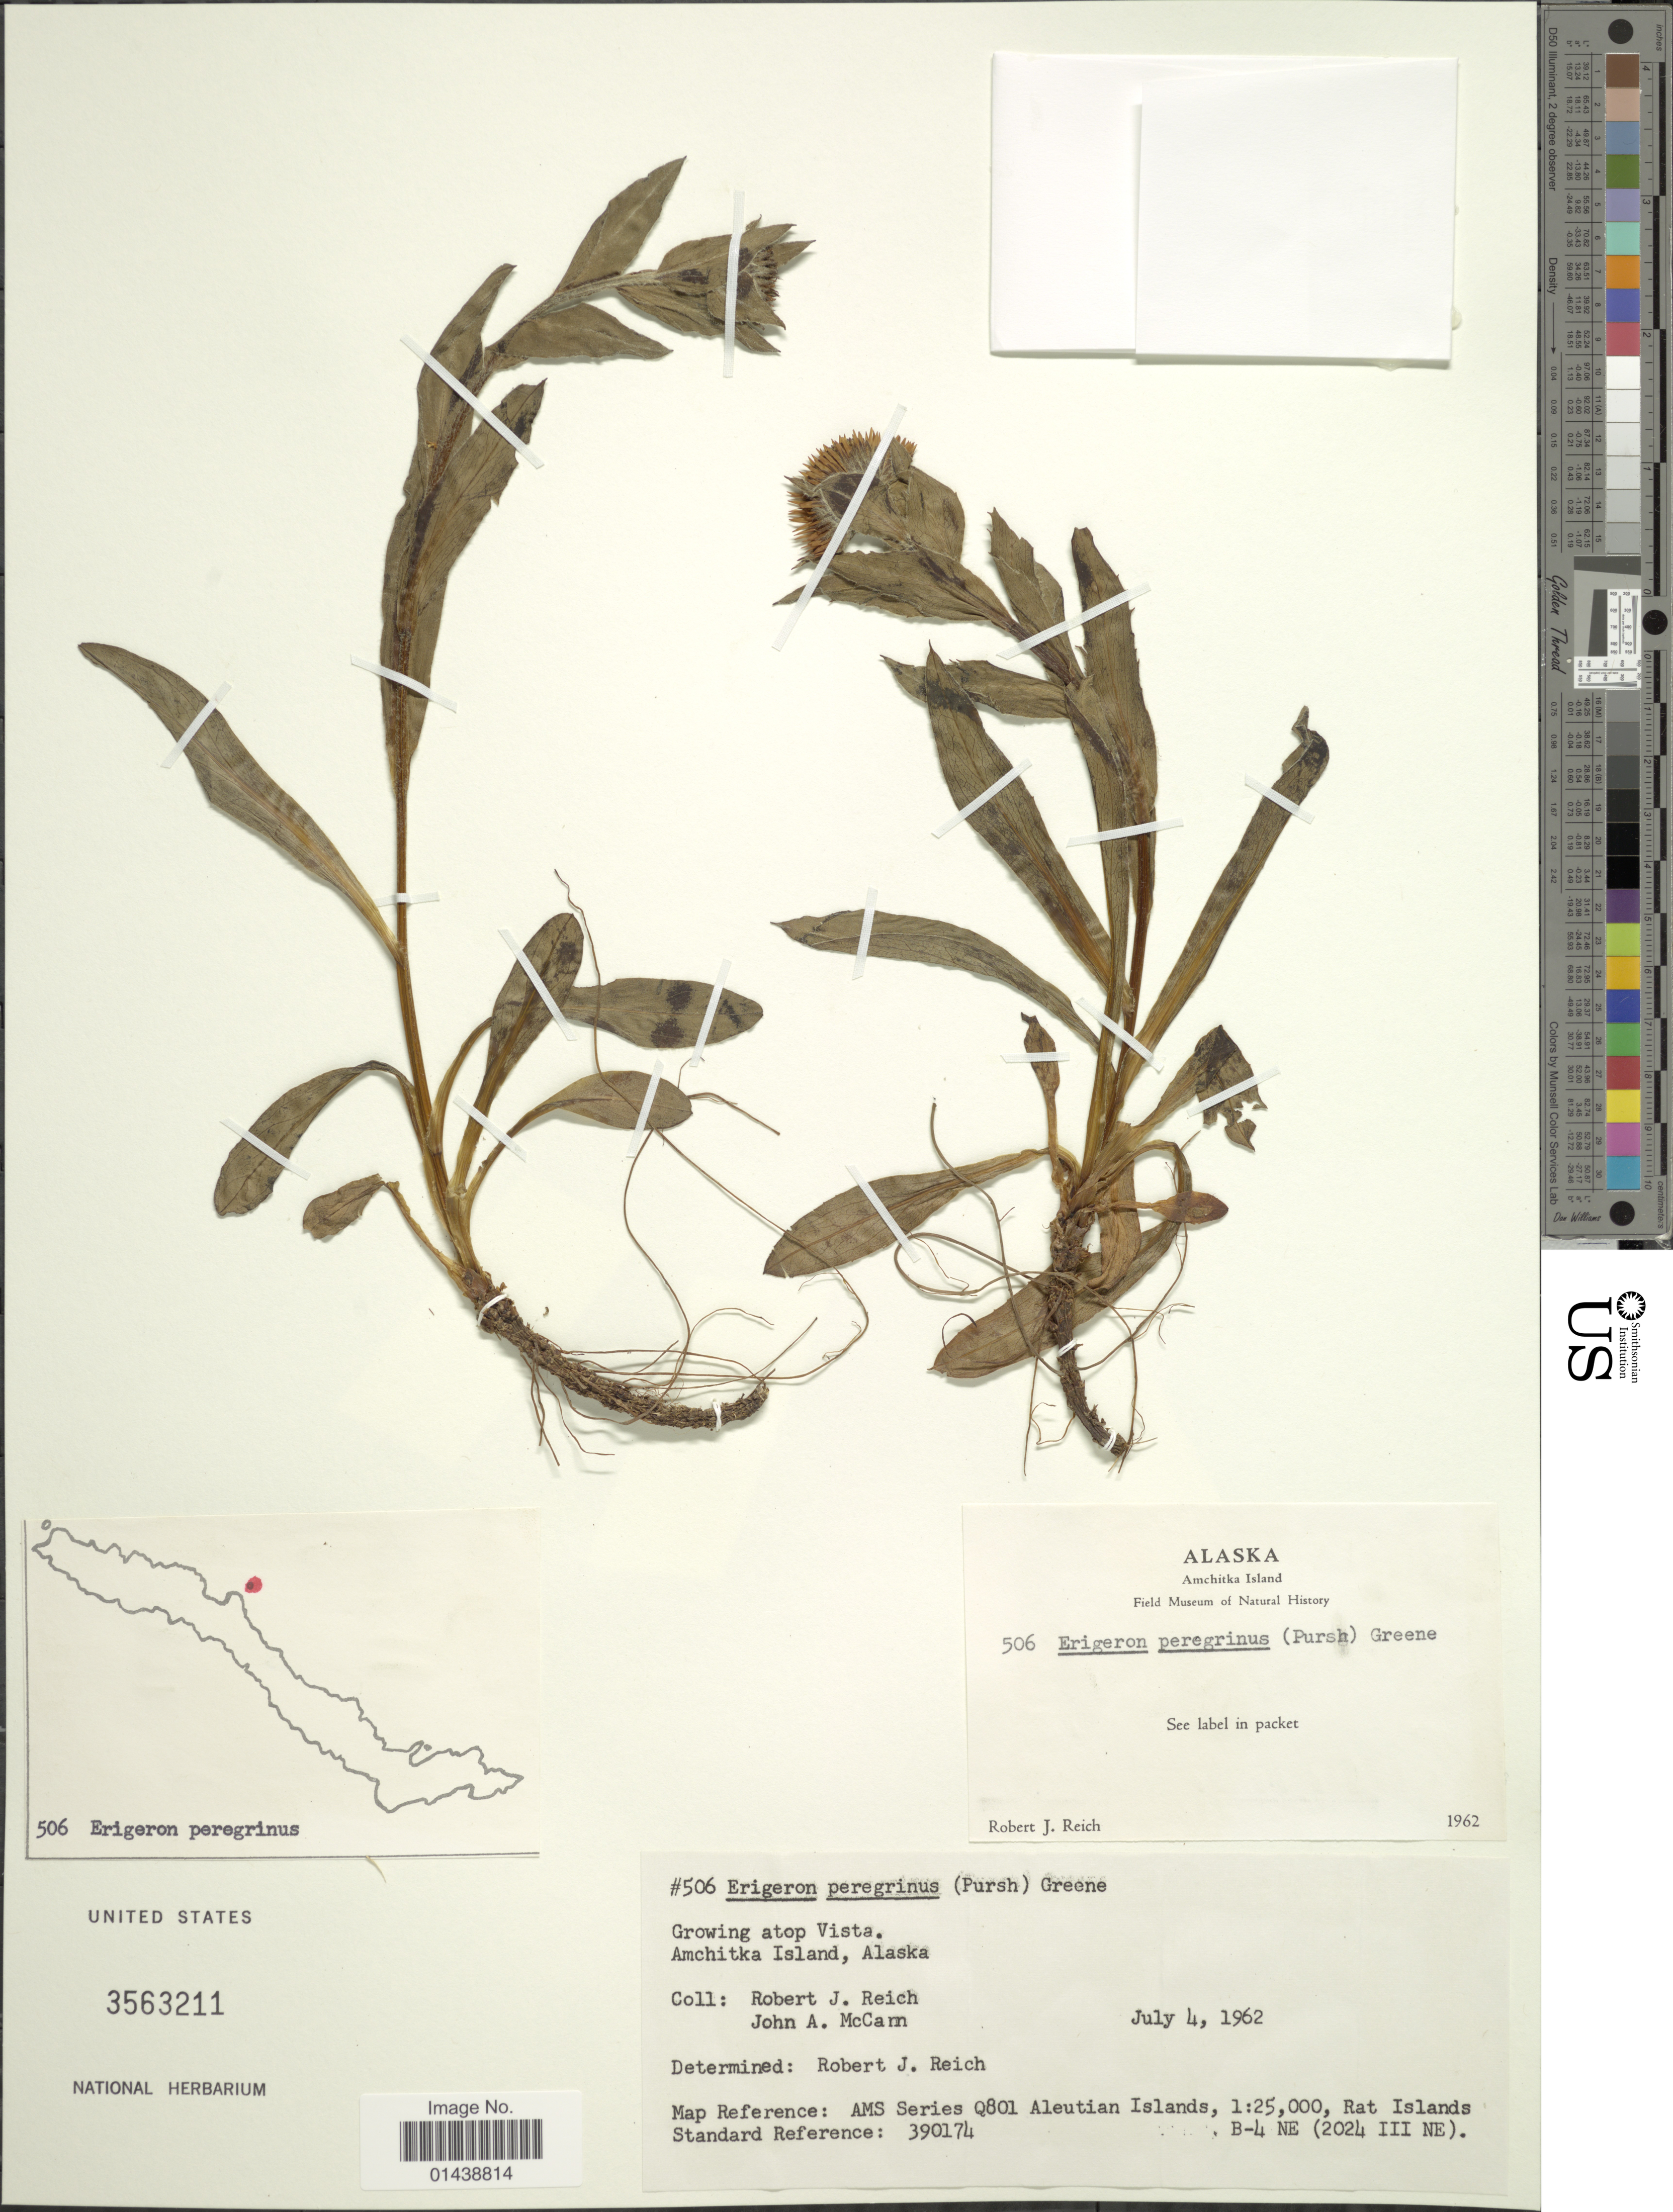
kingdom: Plantae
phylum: Tracheophyta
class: Magnoliopsida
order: Asterales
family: Asteraceae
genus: Erigeron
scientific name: Erigeron peregrinus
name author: (Banks ex Pursh) Greene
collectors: R. Reich & J. A. McCann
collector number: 506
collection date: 1962-07-04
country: United States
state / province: Alaska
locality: Atop Vista. Amchitka Island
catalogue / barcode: US 3563211